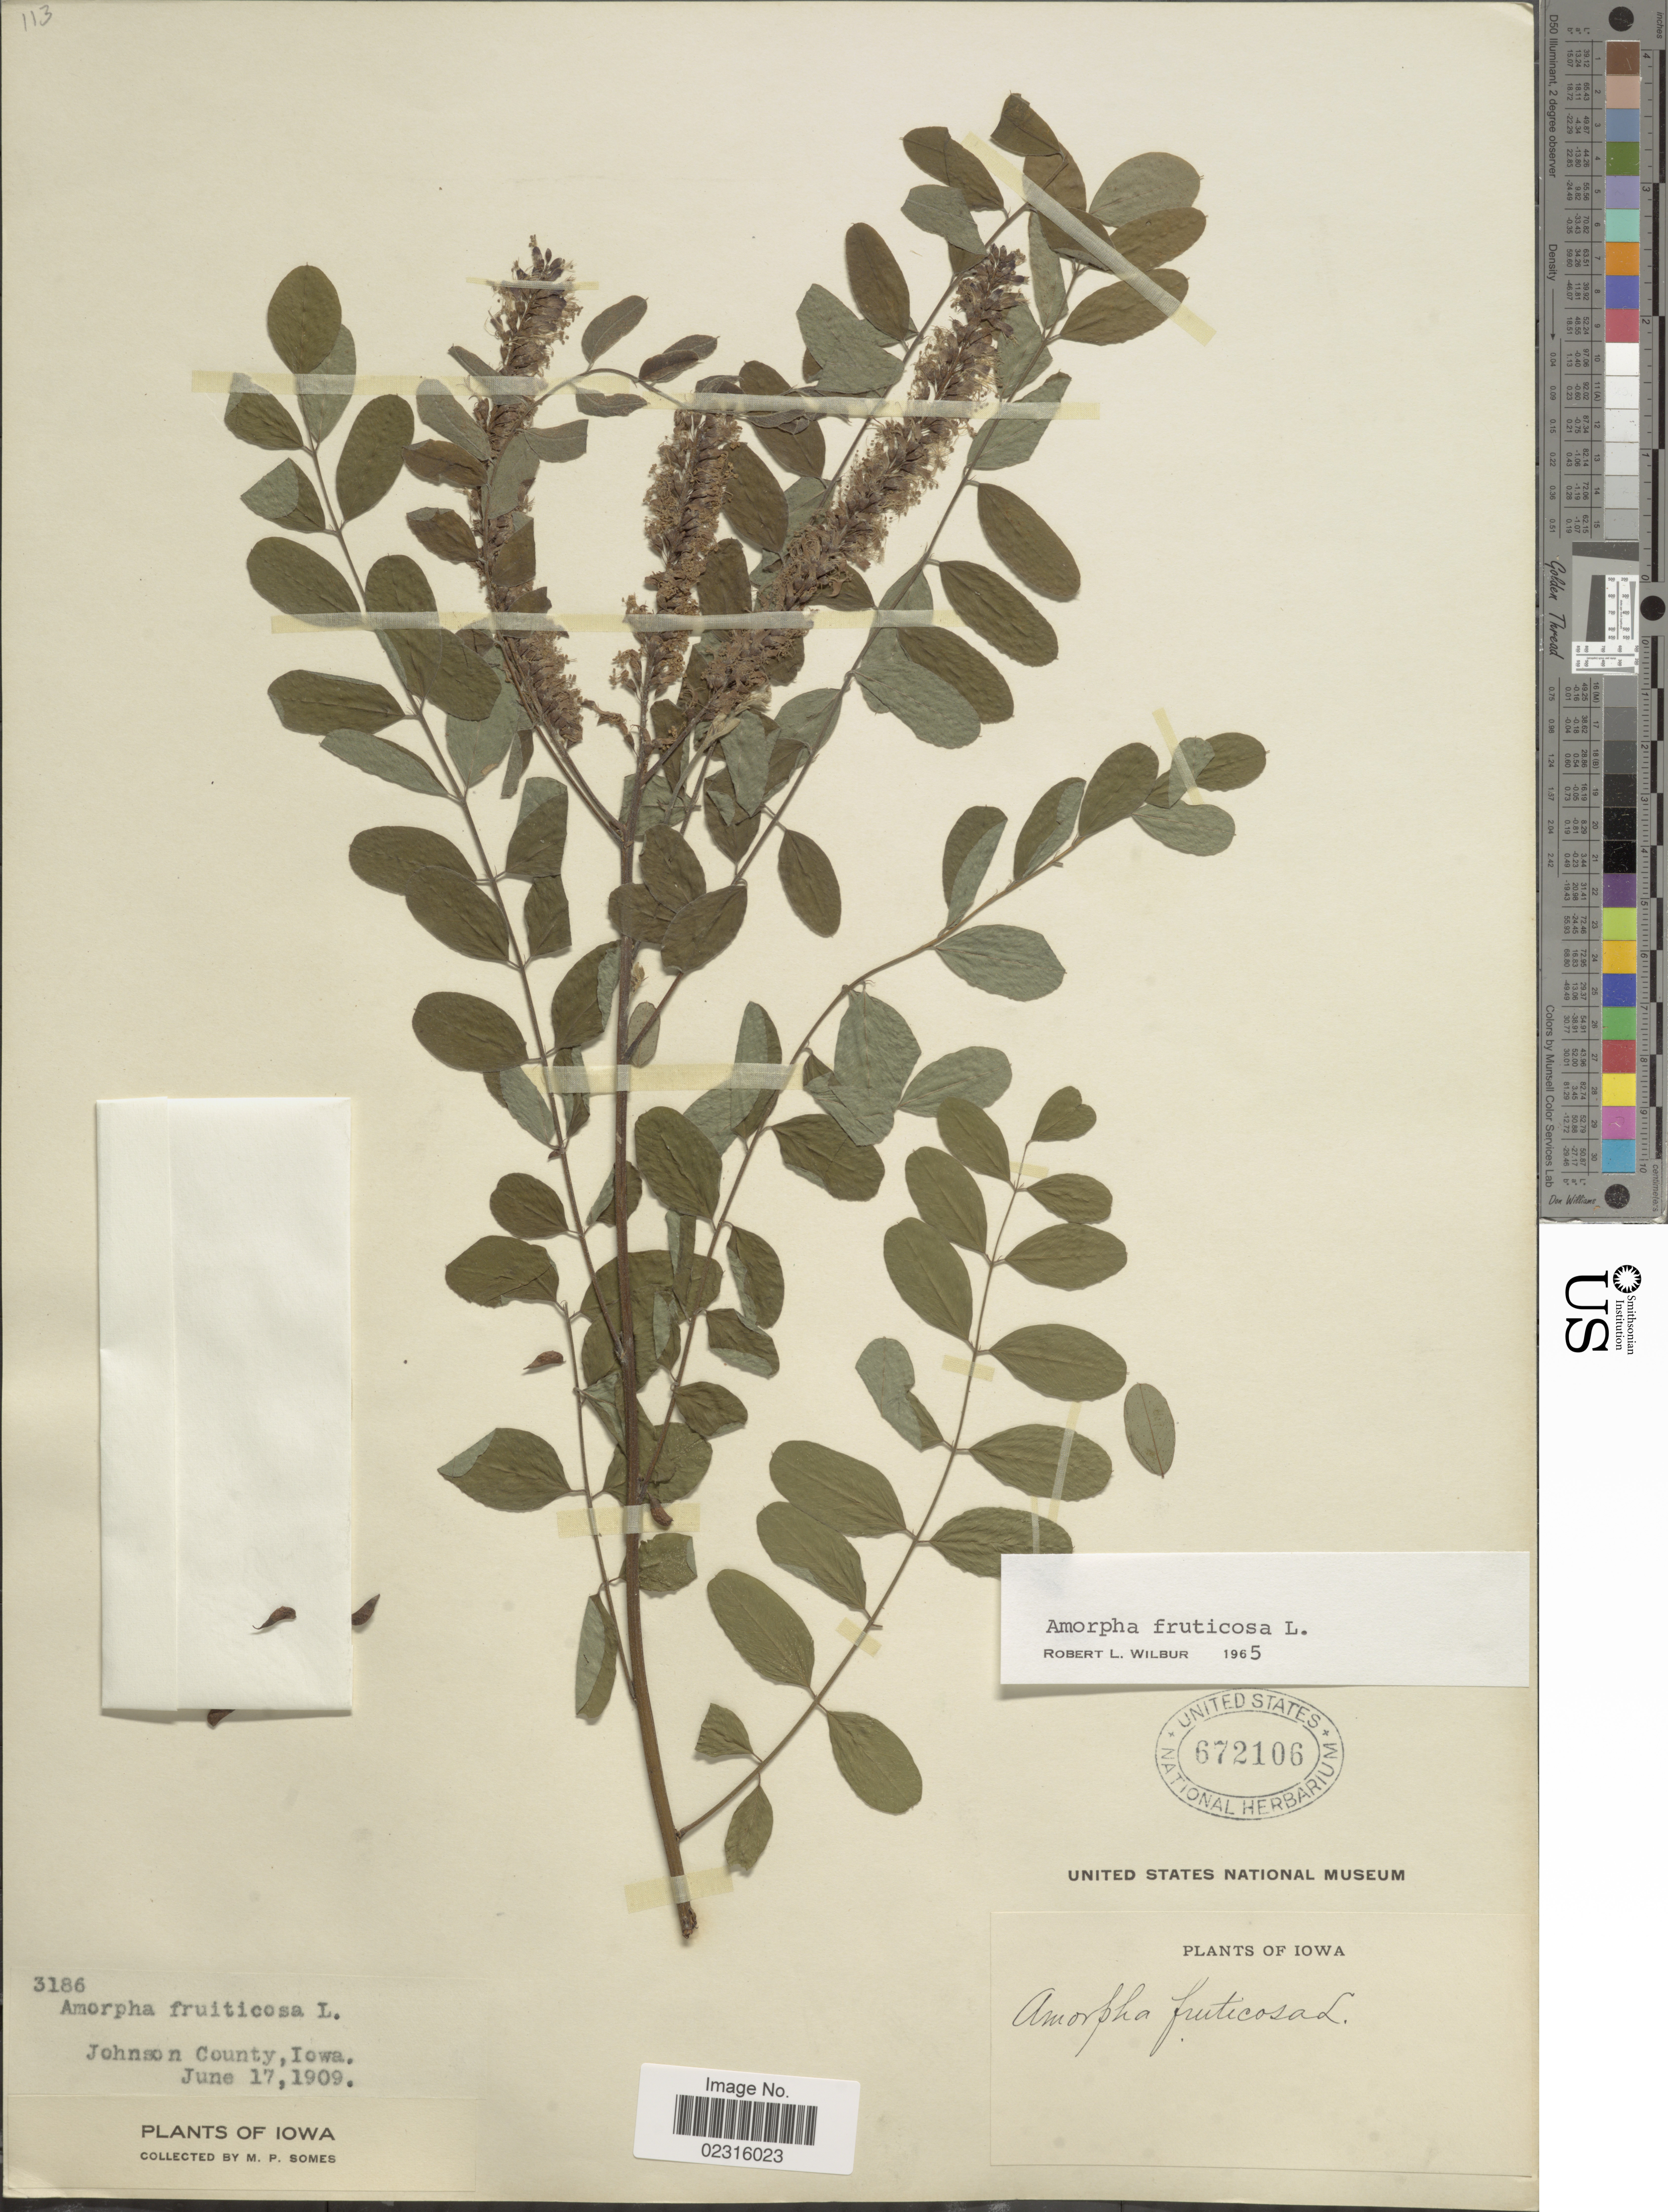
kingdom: Plantae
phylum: Tracheophyta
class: Magnoliopsida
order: Fabales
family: Fabaceae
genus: Amorpha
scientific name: Amorpha fruticosa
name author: L.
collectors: M. Somes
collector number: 3186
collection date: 1909-06-17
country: United States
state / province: Iowa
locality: Johnson County.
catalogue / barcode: US 672106